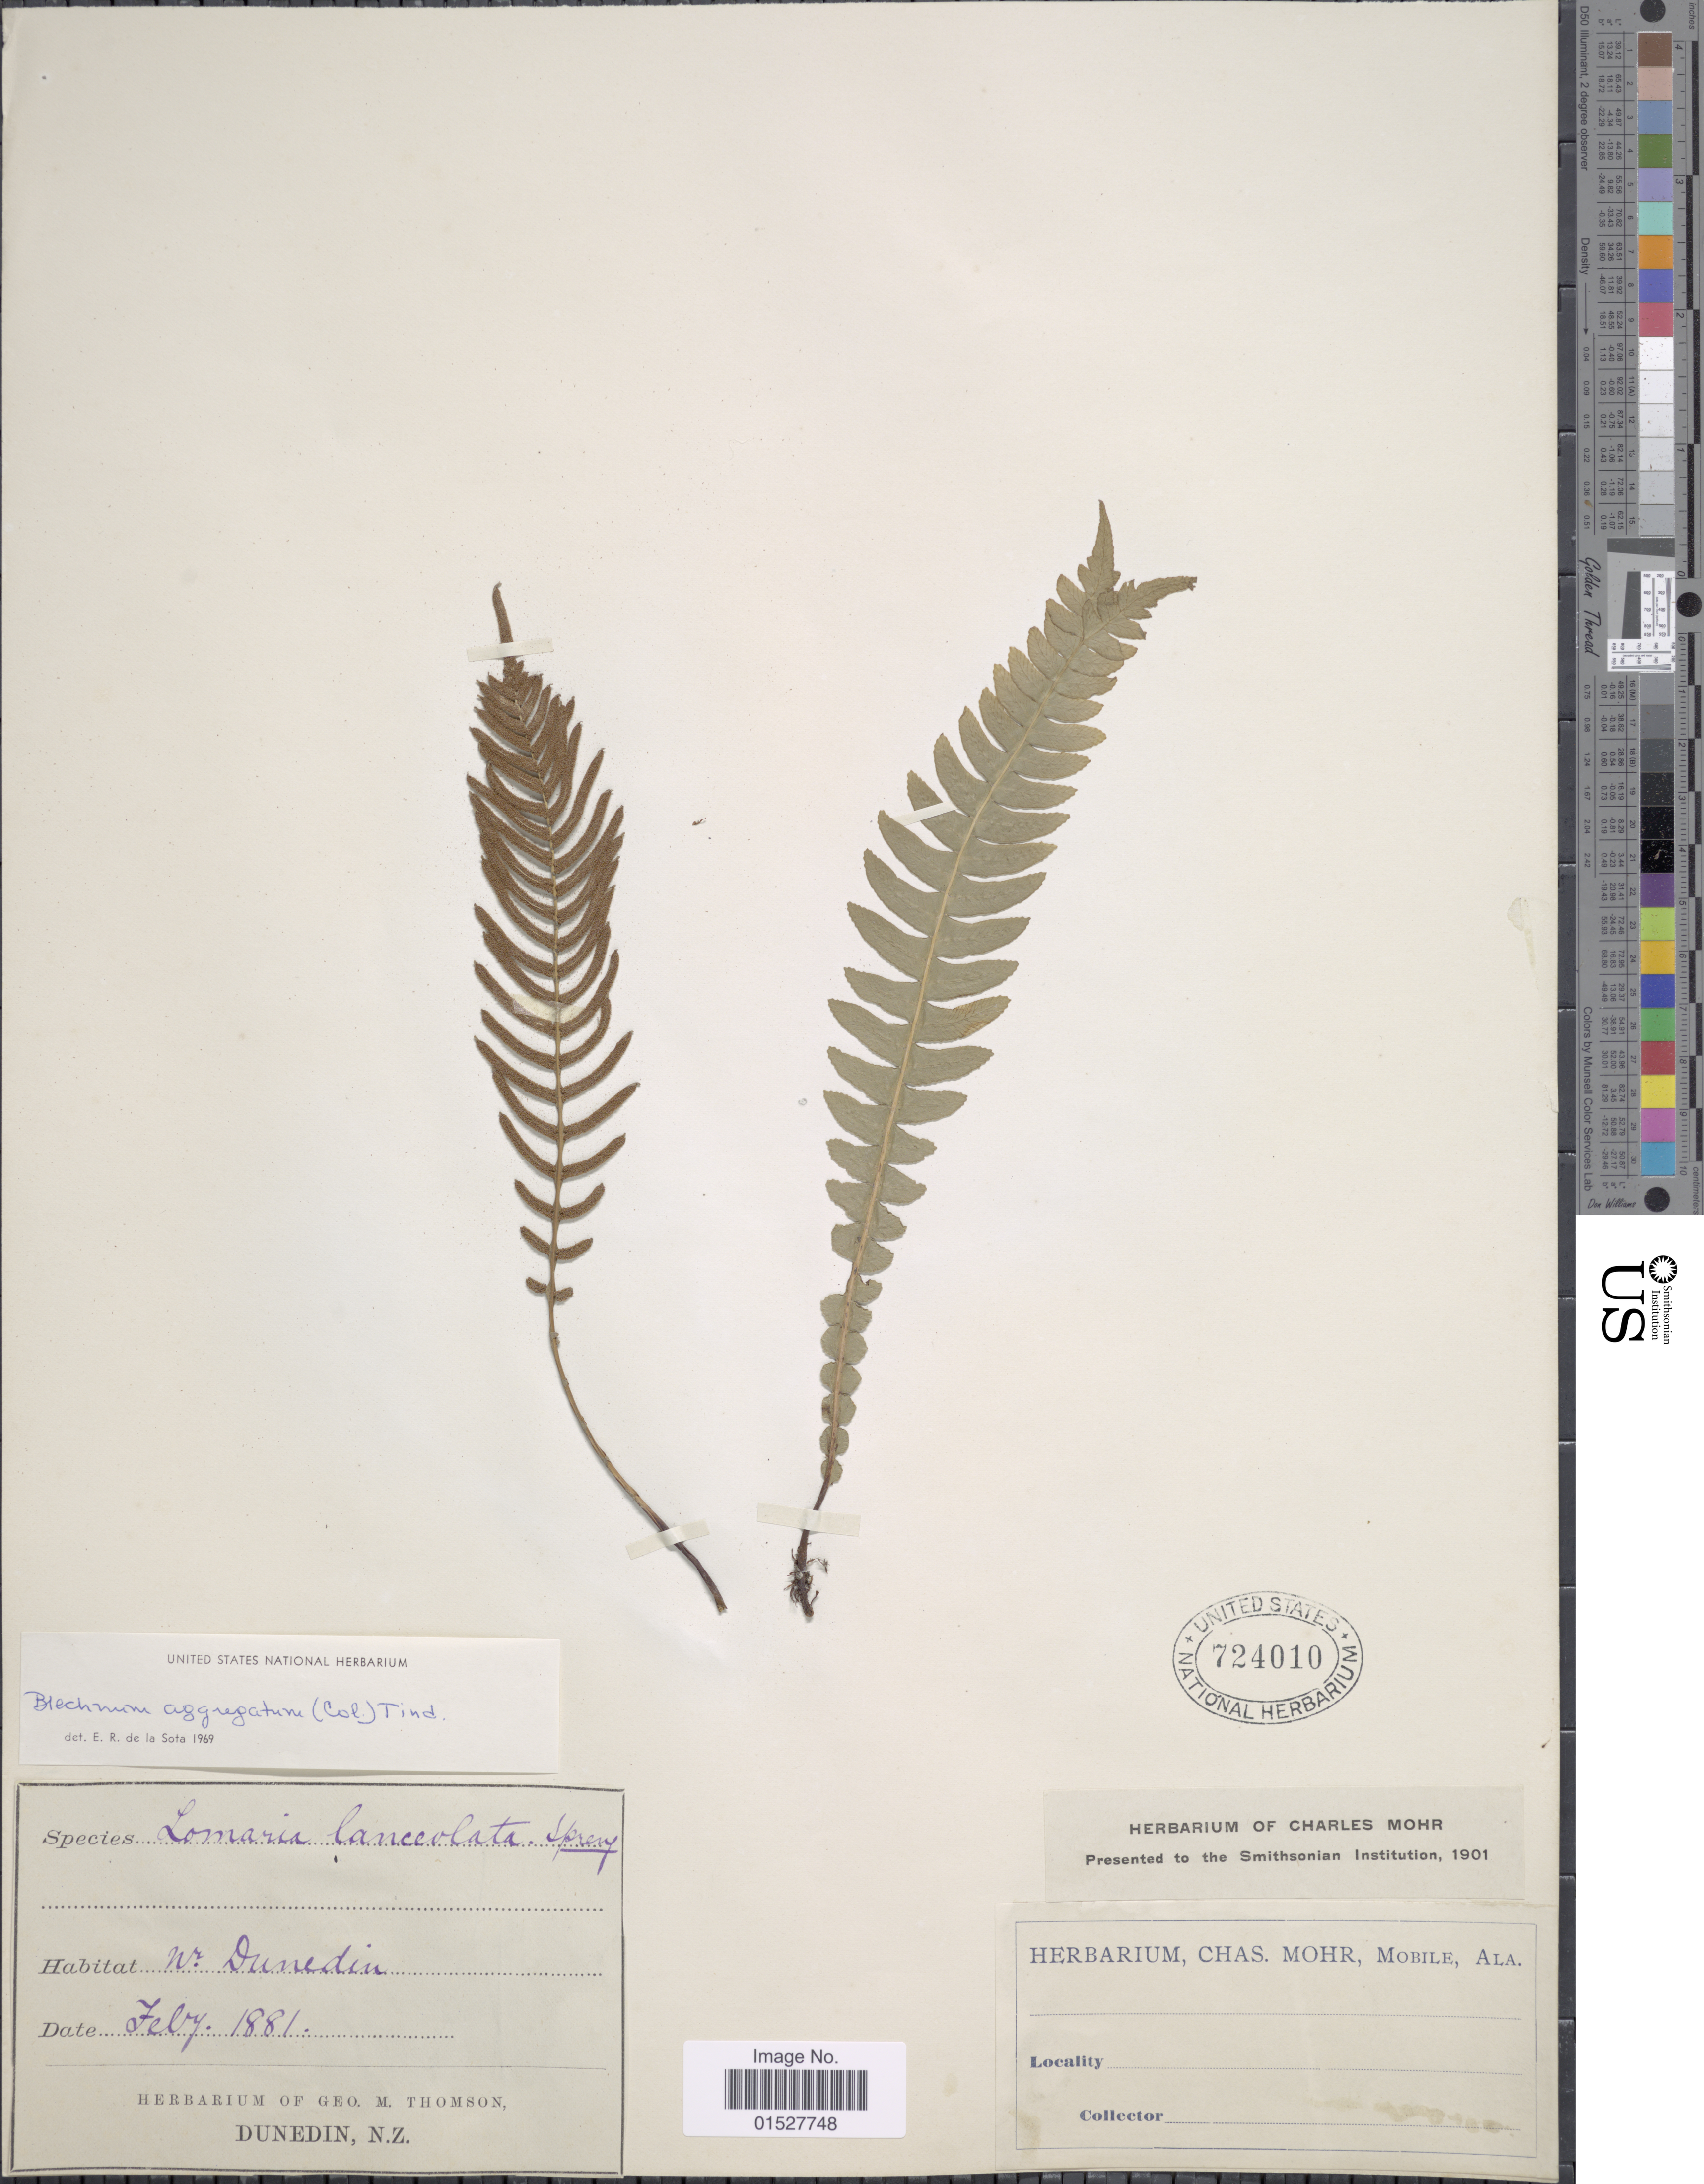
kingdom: Plantae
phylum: Tracheophyta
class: Polypodiopsida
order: Polypodiales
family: Blechnaceae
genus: Blechnum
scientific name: Blechnum aggregatum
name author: (Colenso) Tindale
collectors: ex herb. Geo. M. Thomson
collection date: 1881-02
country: New Zealand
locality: Wr. Dunedin.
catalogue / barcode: US 724010